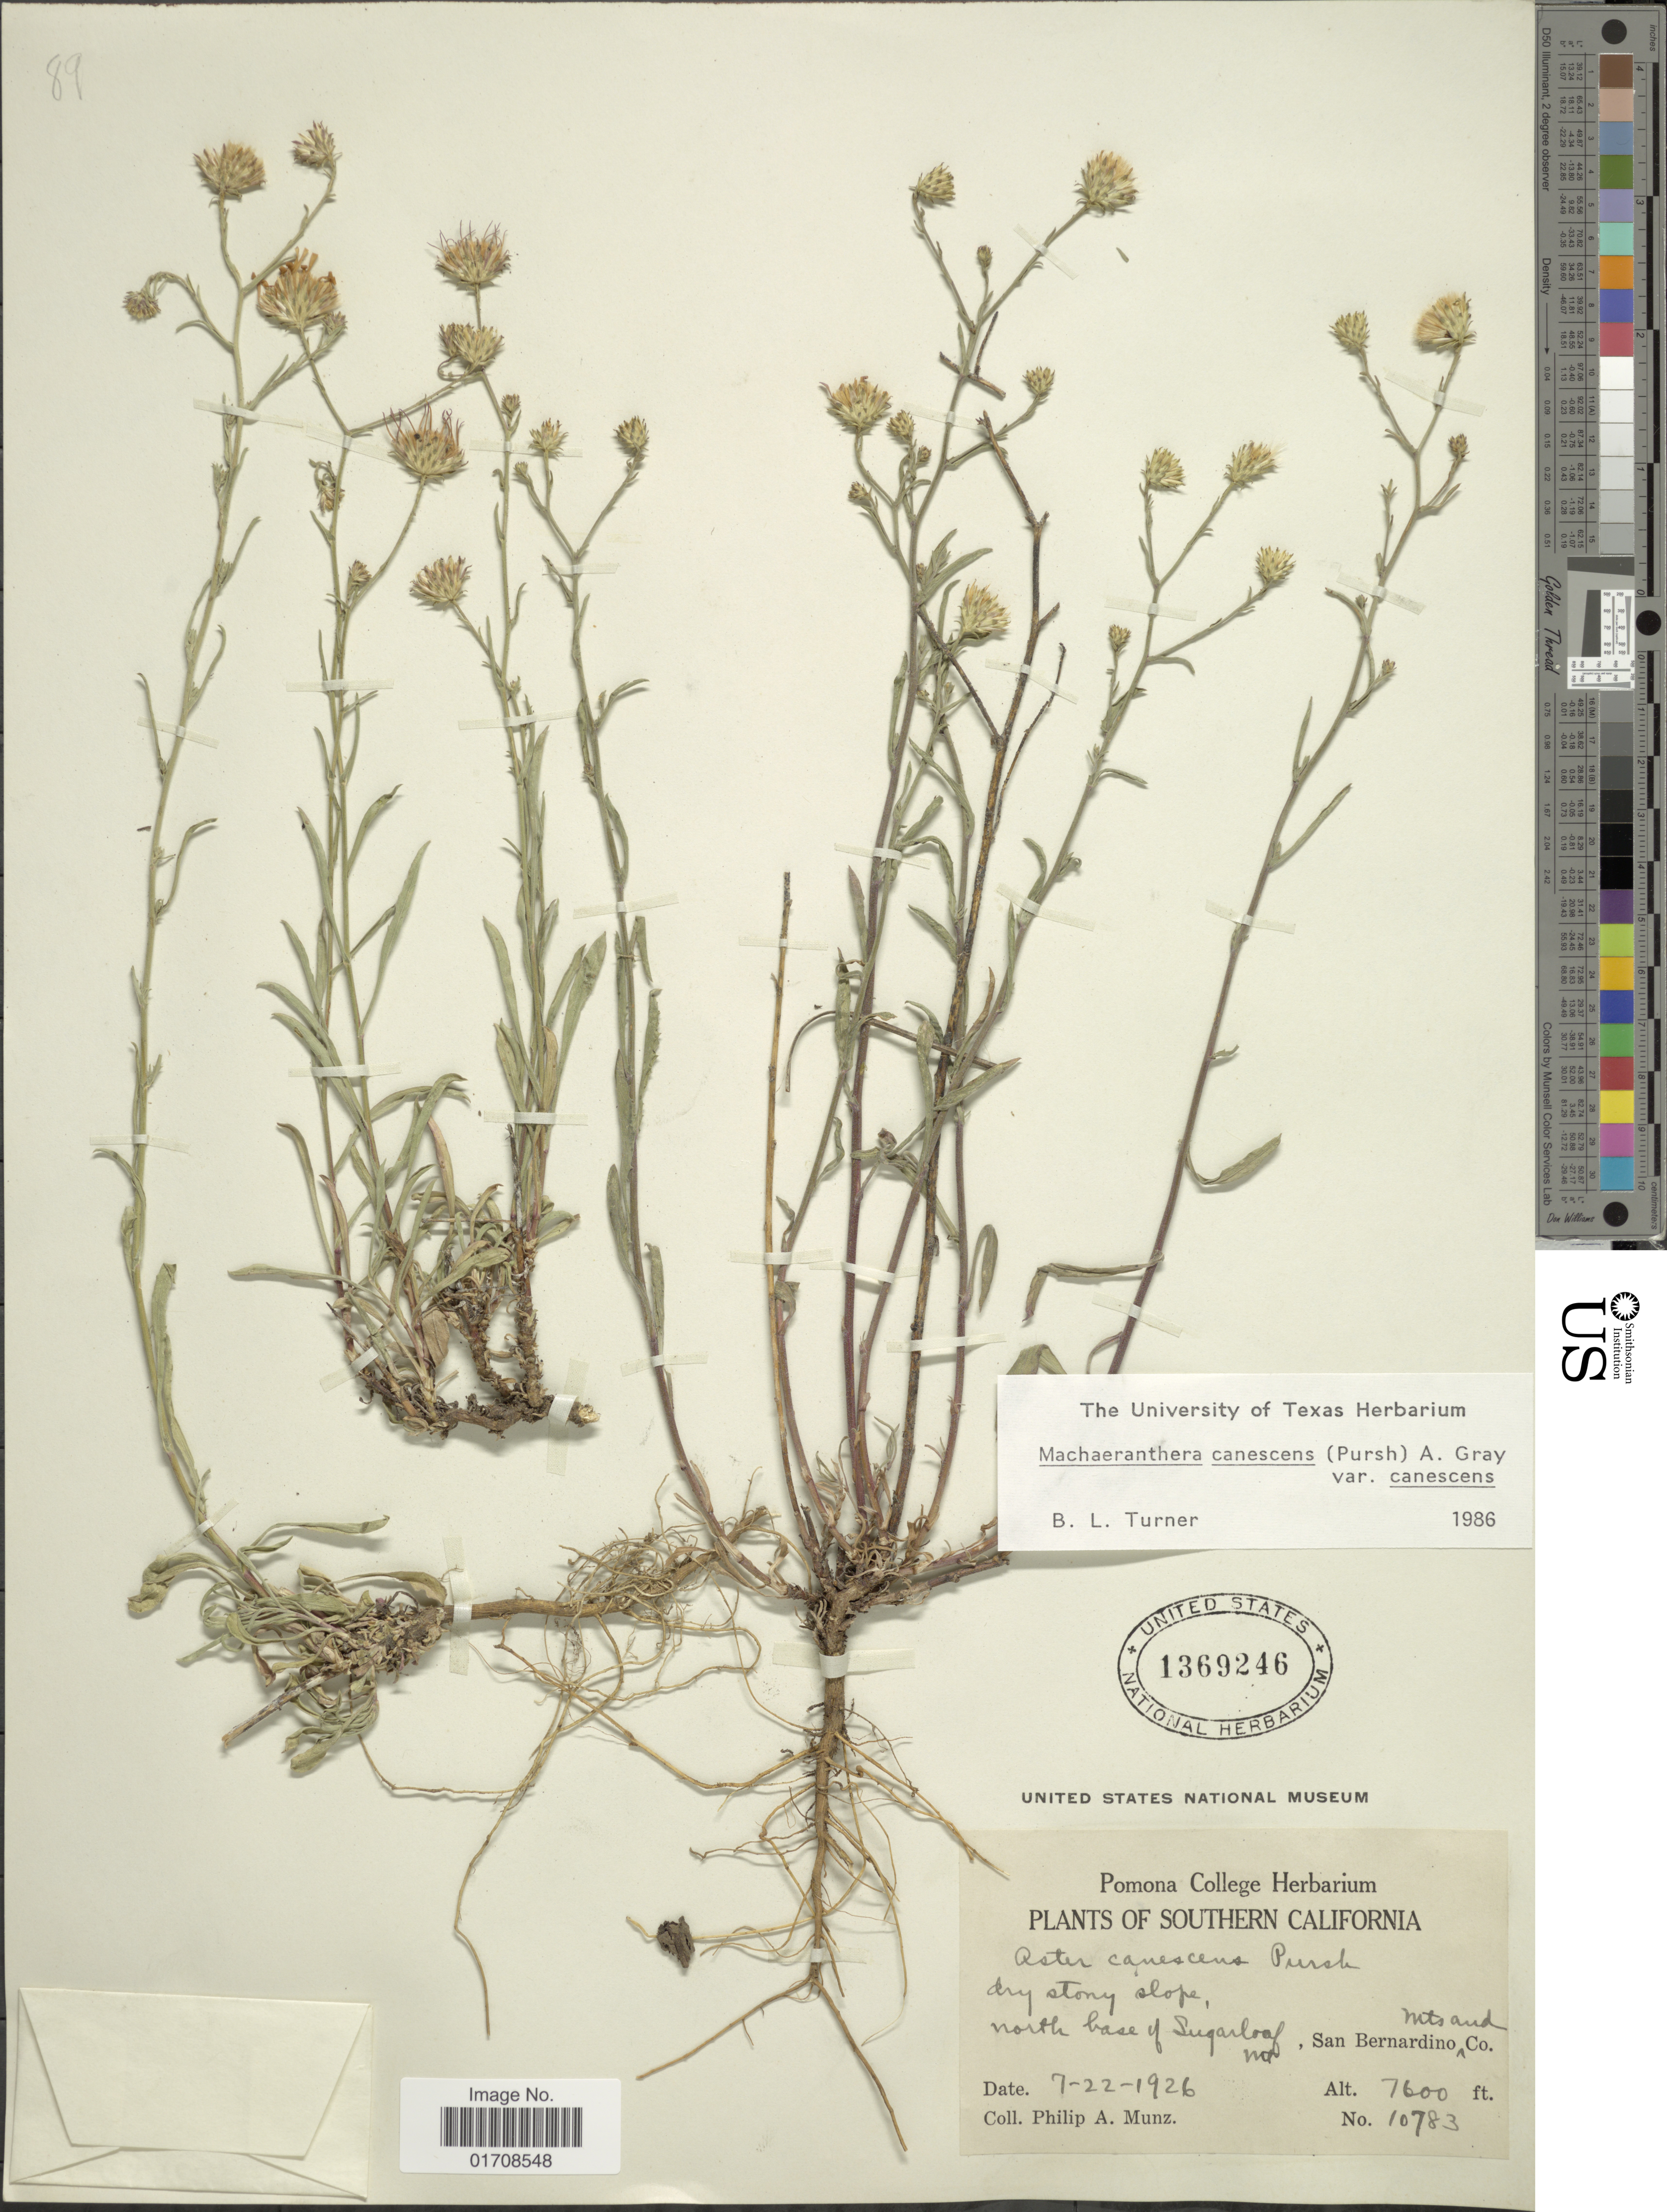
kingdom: Plantae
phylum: Tracheophyta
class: Magnoliopsida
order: Asterales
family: Asteraceae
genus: Machaeranthera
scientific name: Machaeranthera canescens var. canescens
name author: (Pursh) A. Gray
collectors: P. A. Munz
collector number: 10783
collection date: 1926-07-22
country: United States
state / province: California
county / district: San Bernardino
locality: Southern California, north base of Sugarloaf Mt., San Bernardino Mts and Co.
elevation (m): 2316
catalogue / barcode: US 1369246